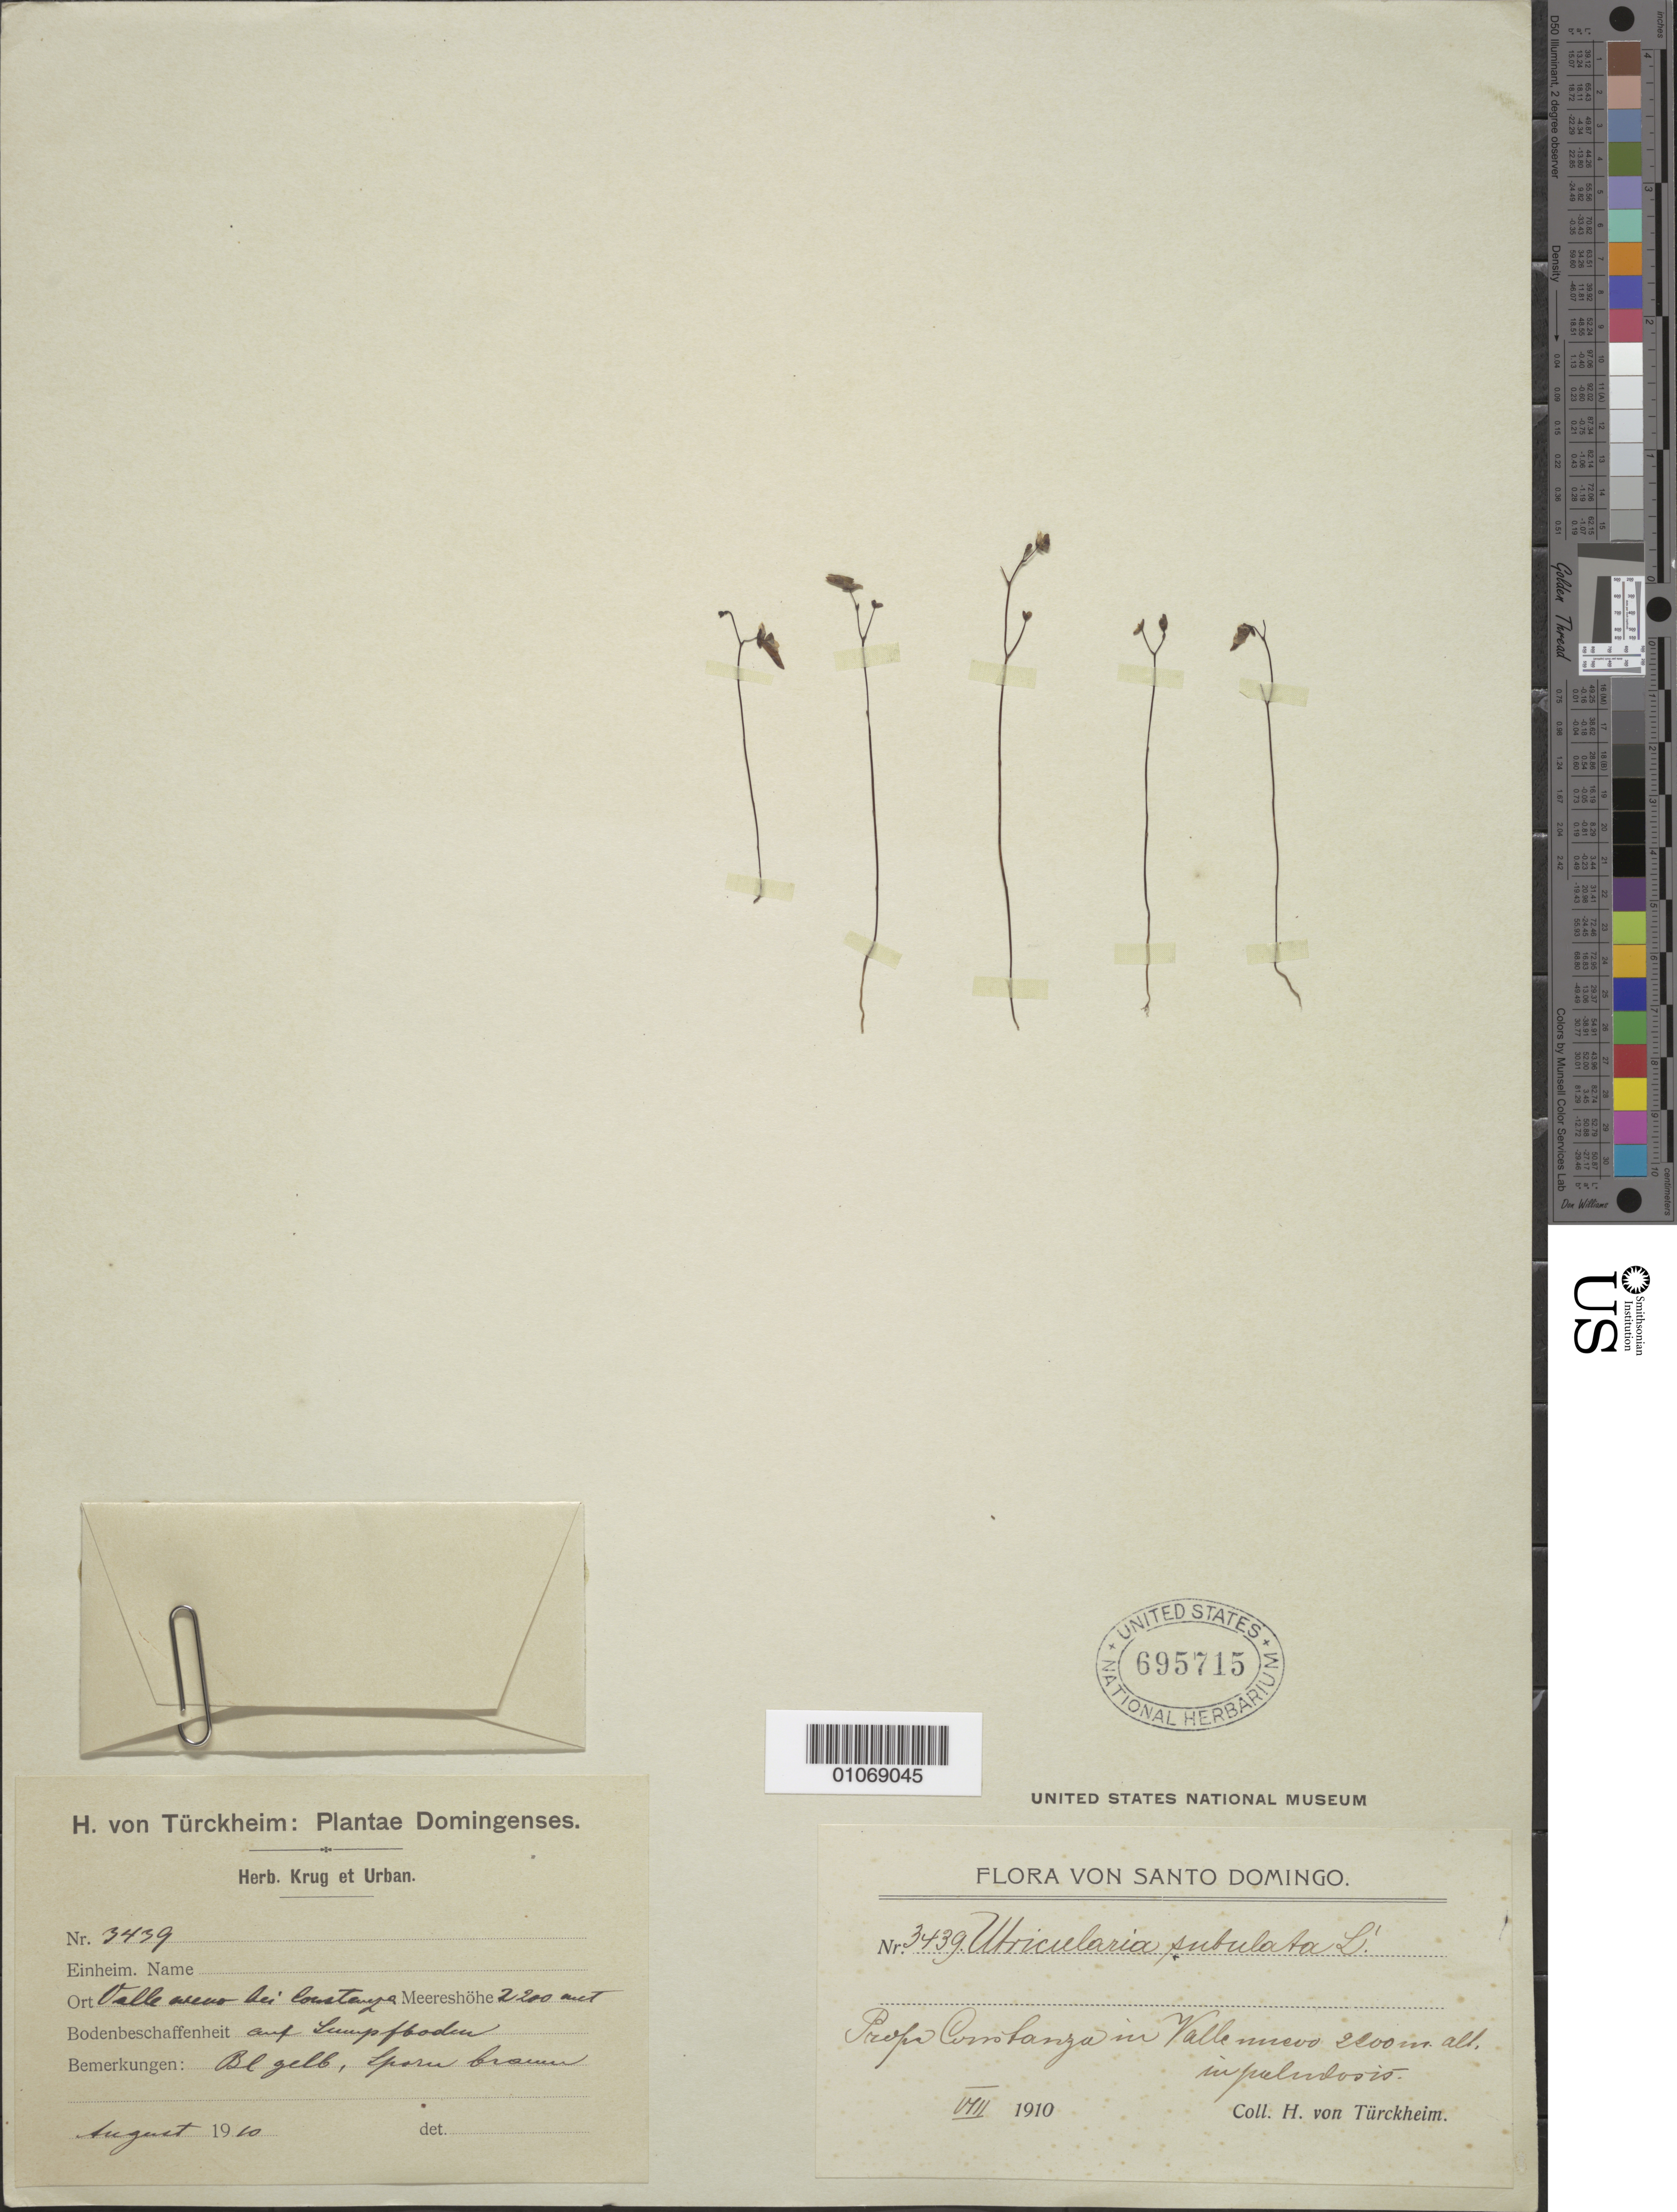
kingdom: Plantae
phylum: Tracheophyta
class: Magnoliopsida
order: Lamiales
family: Lentibulariaceae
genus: Utricularia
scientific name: Utricularia subulata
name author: L.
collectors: H. von Türckheim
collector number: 3439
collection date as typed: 01 Aug 1910 to 31 Aug 1910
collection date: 1910-08-01/1910-08-31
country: Dominican Republic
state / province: Santo Domingo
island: Hispaniola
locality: Props Conobanza in Valle nuevo.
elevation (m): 2200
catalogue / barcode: US 695715